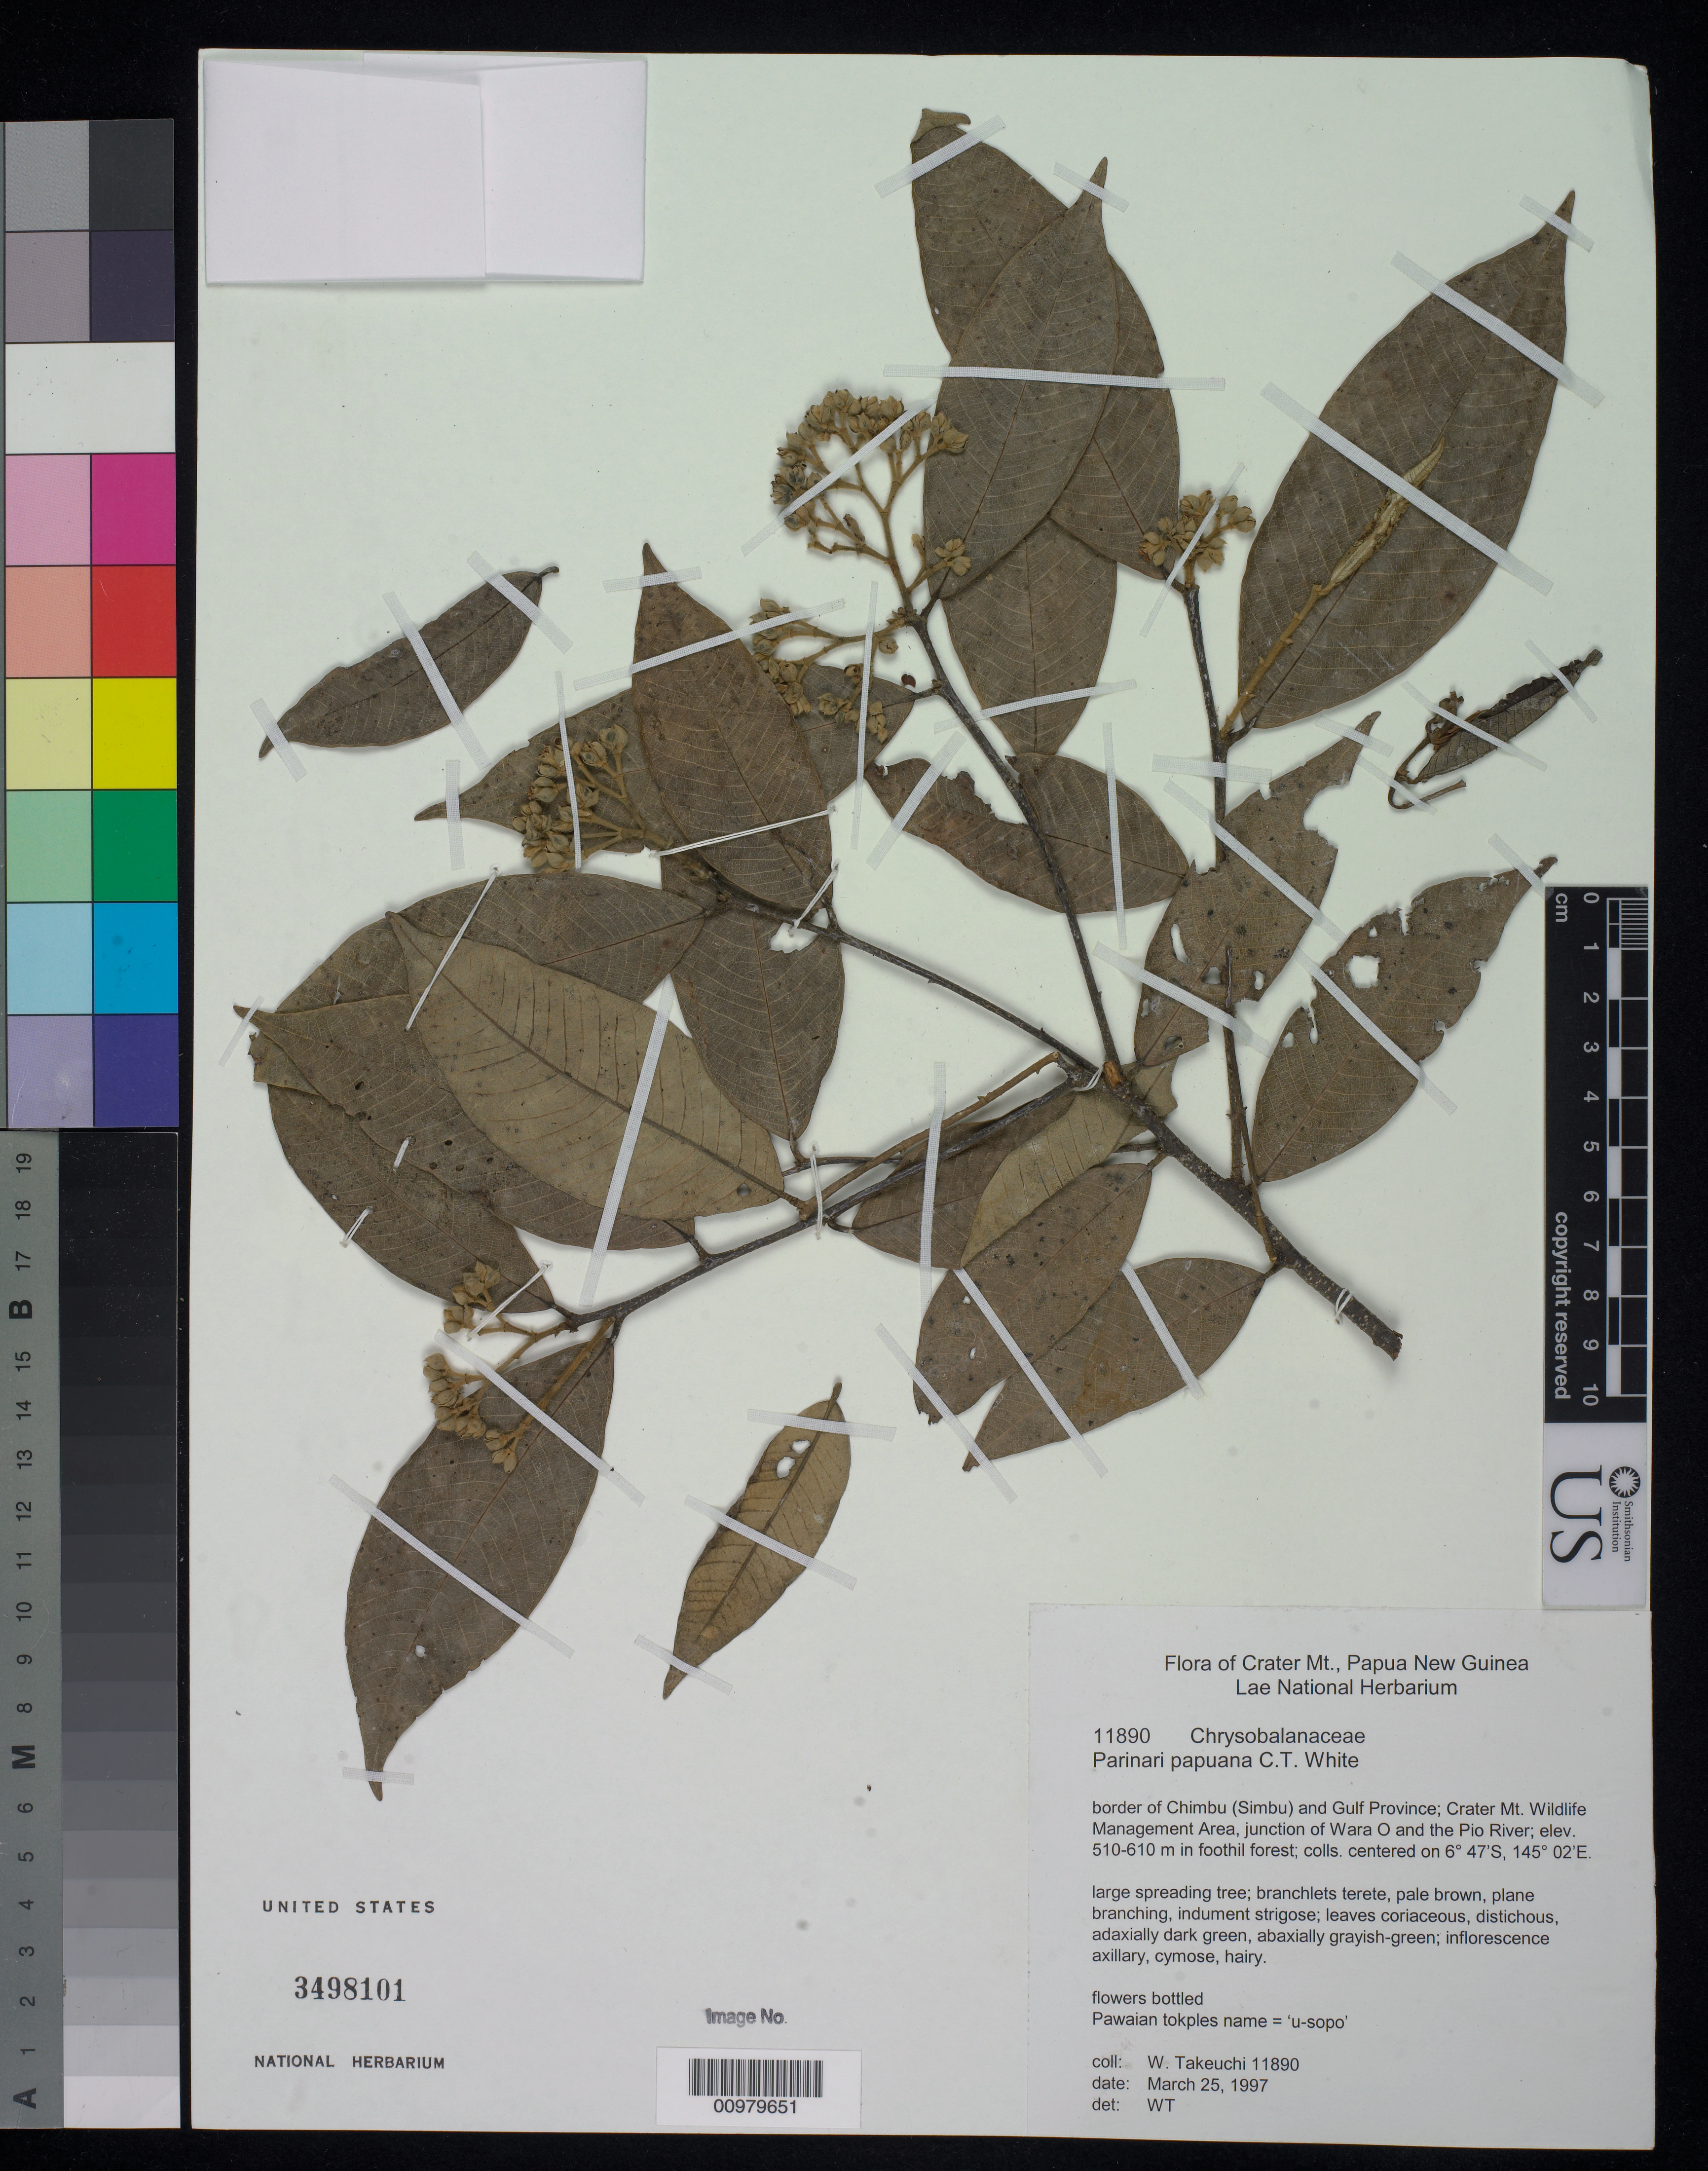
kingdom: Plantae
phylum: Tracheophyta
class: Magnoliopsida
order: Malpighiales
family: Chrysobalanaceae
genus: Parinari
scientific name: Parinari papuana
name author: C.T. White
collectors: M. Takamatsu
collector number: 11890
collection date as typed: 25 Mar 1997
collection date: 1997-03-25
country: Papua New Guinea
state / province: Chimbu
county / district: Goroka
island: New Guinea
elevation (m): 155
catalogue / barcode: US 3498101